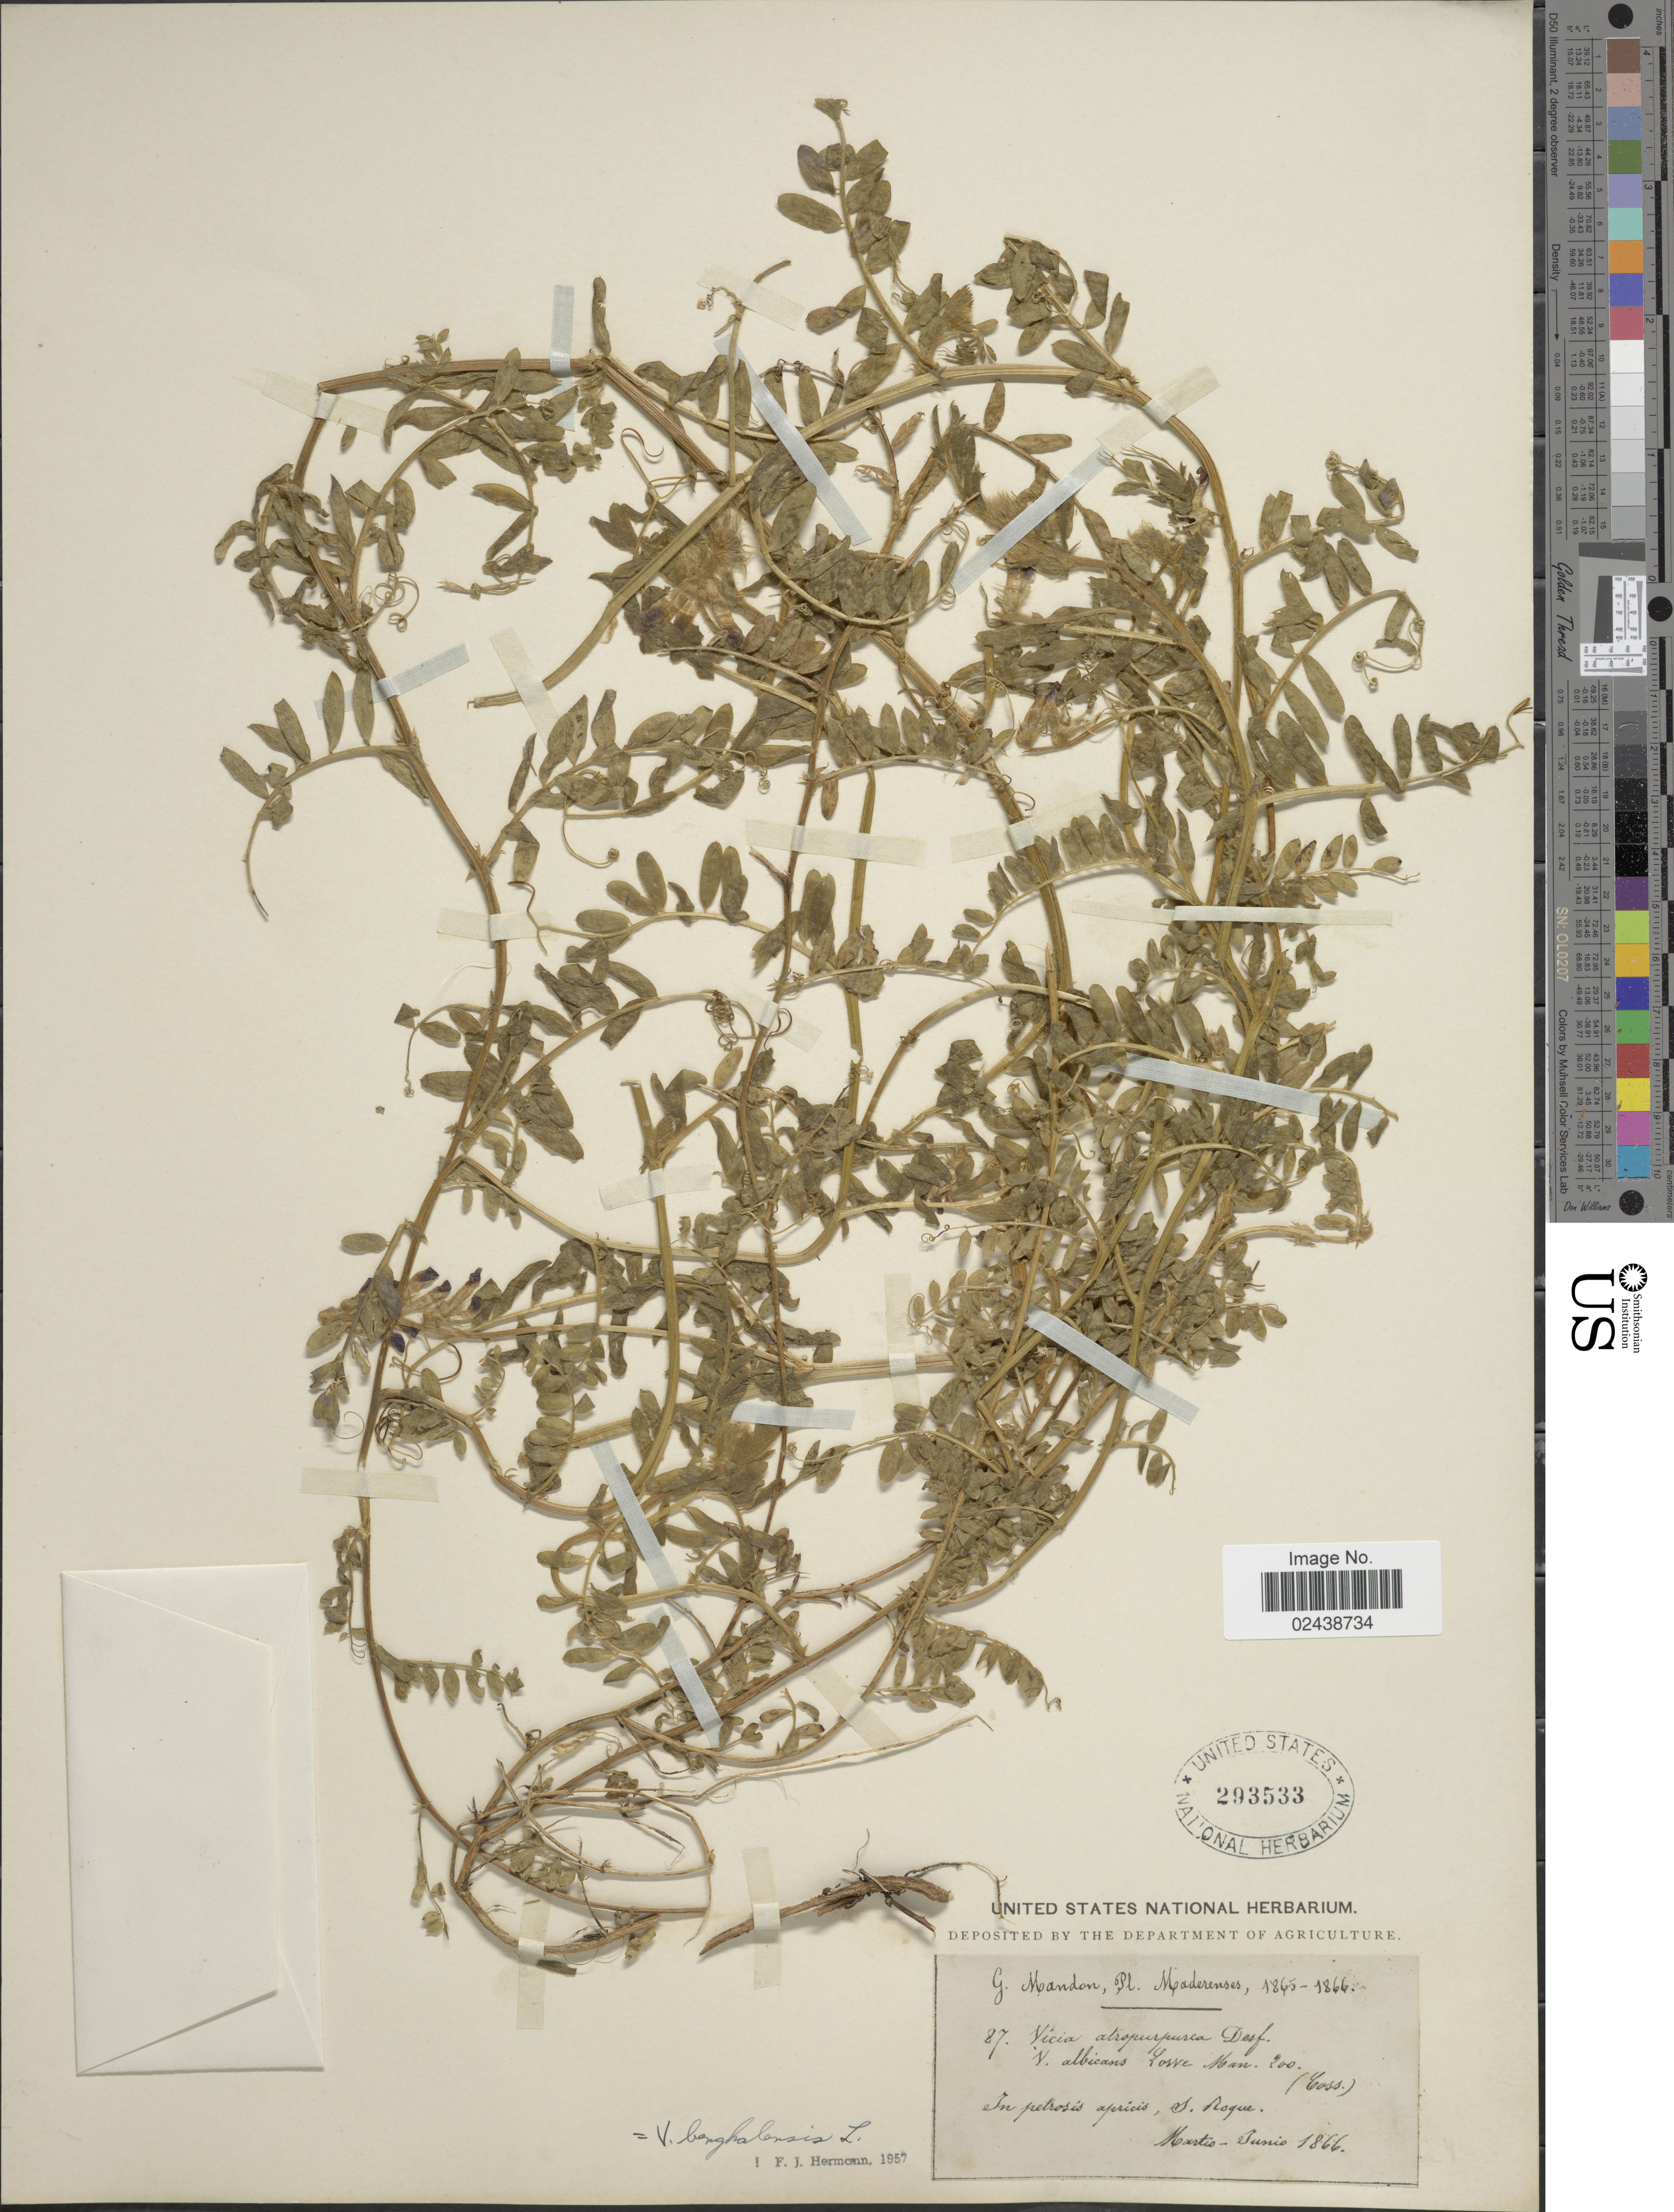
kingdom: Plantae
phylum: Tracheophyta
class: Magnoliopsida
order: Fabales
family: Fabaceae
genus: Vicia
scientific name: Vicia benghalensis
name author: L.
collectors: G. Mandon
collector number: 87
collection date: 1866-03/1866-06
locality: Maderenses. In petrosis apricis, S. Roque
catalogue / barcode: US 293533